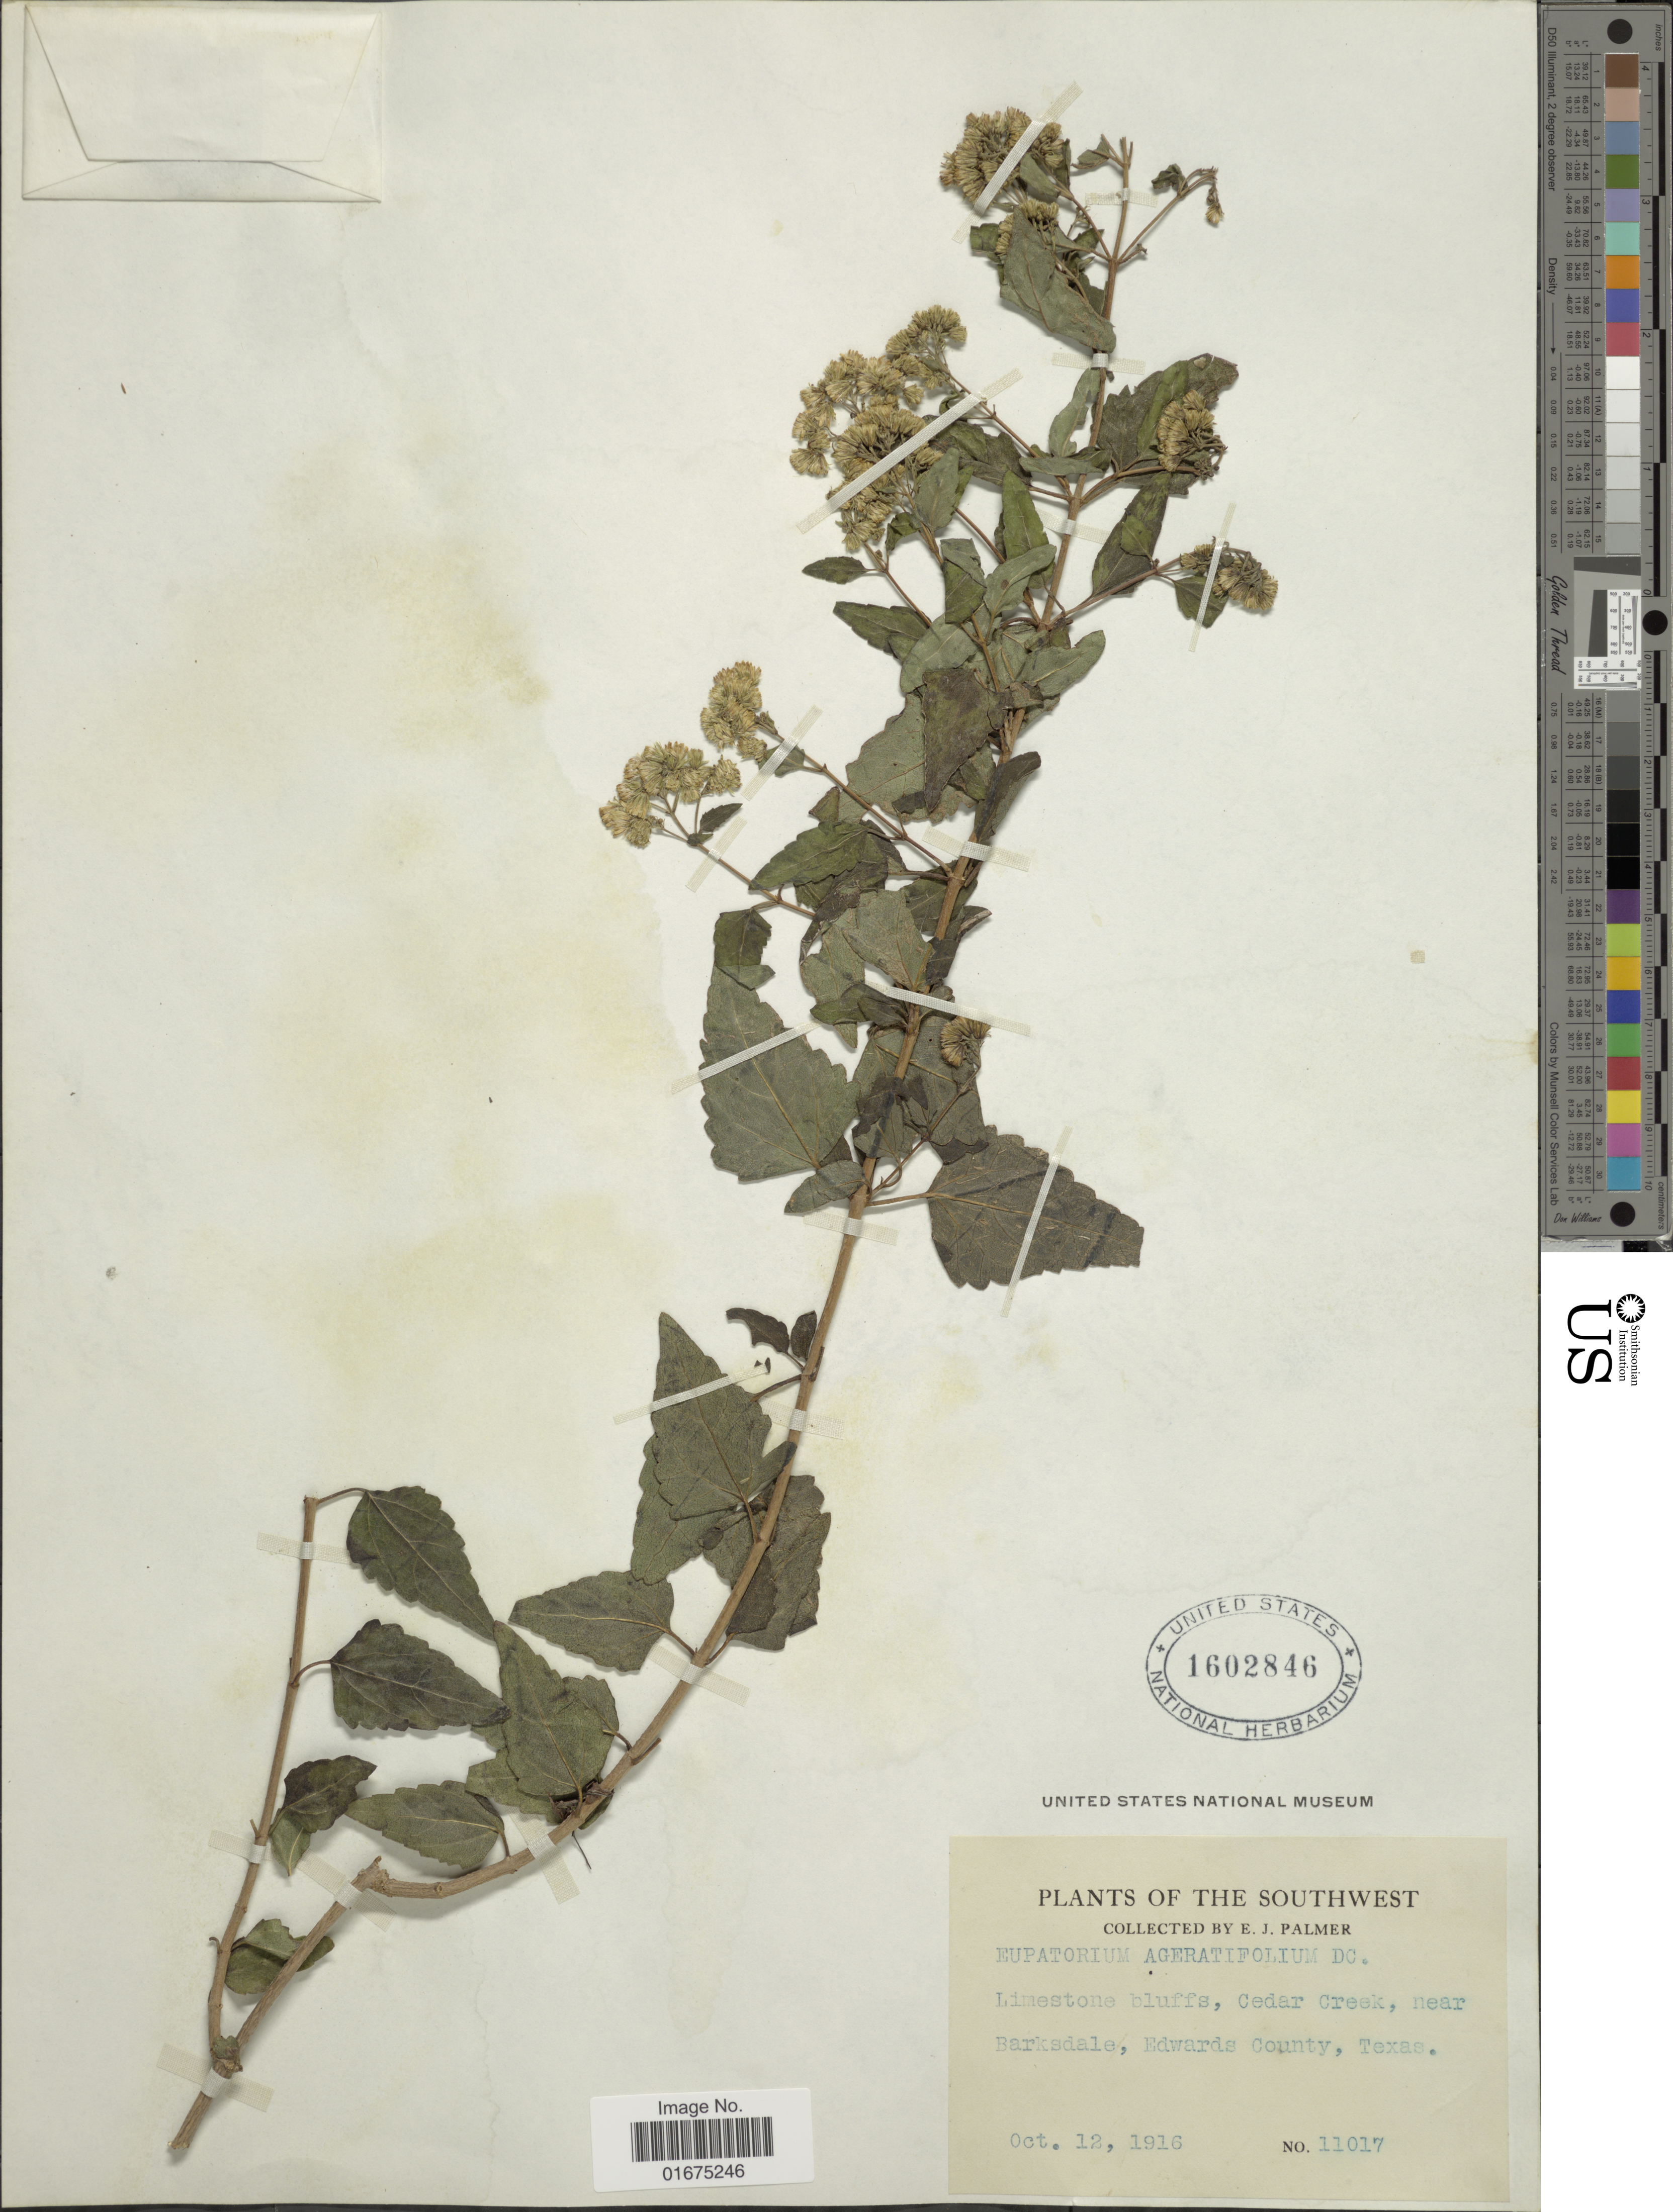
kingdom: Plantae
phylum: Tracheophyta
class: Magnoliopsida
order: Asterales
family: Asteraceae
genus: Ageratina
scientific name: Ageratina havanensis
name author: (Kunth) R.M. King & H. Rob.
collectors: E. J. Palmer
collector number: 11017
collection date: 1916-10-12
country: United States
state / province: Texas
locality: The Southwest, Limestone bluffs, Cedar Creek, near Barksdale, Edwards County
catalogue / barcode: US 1602846